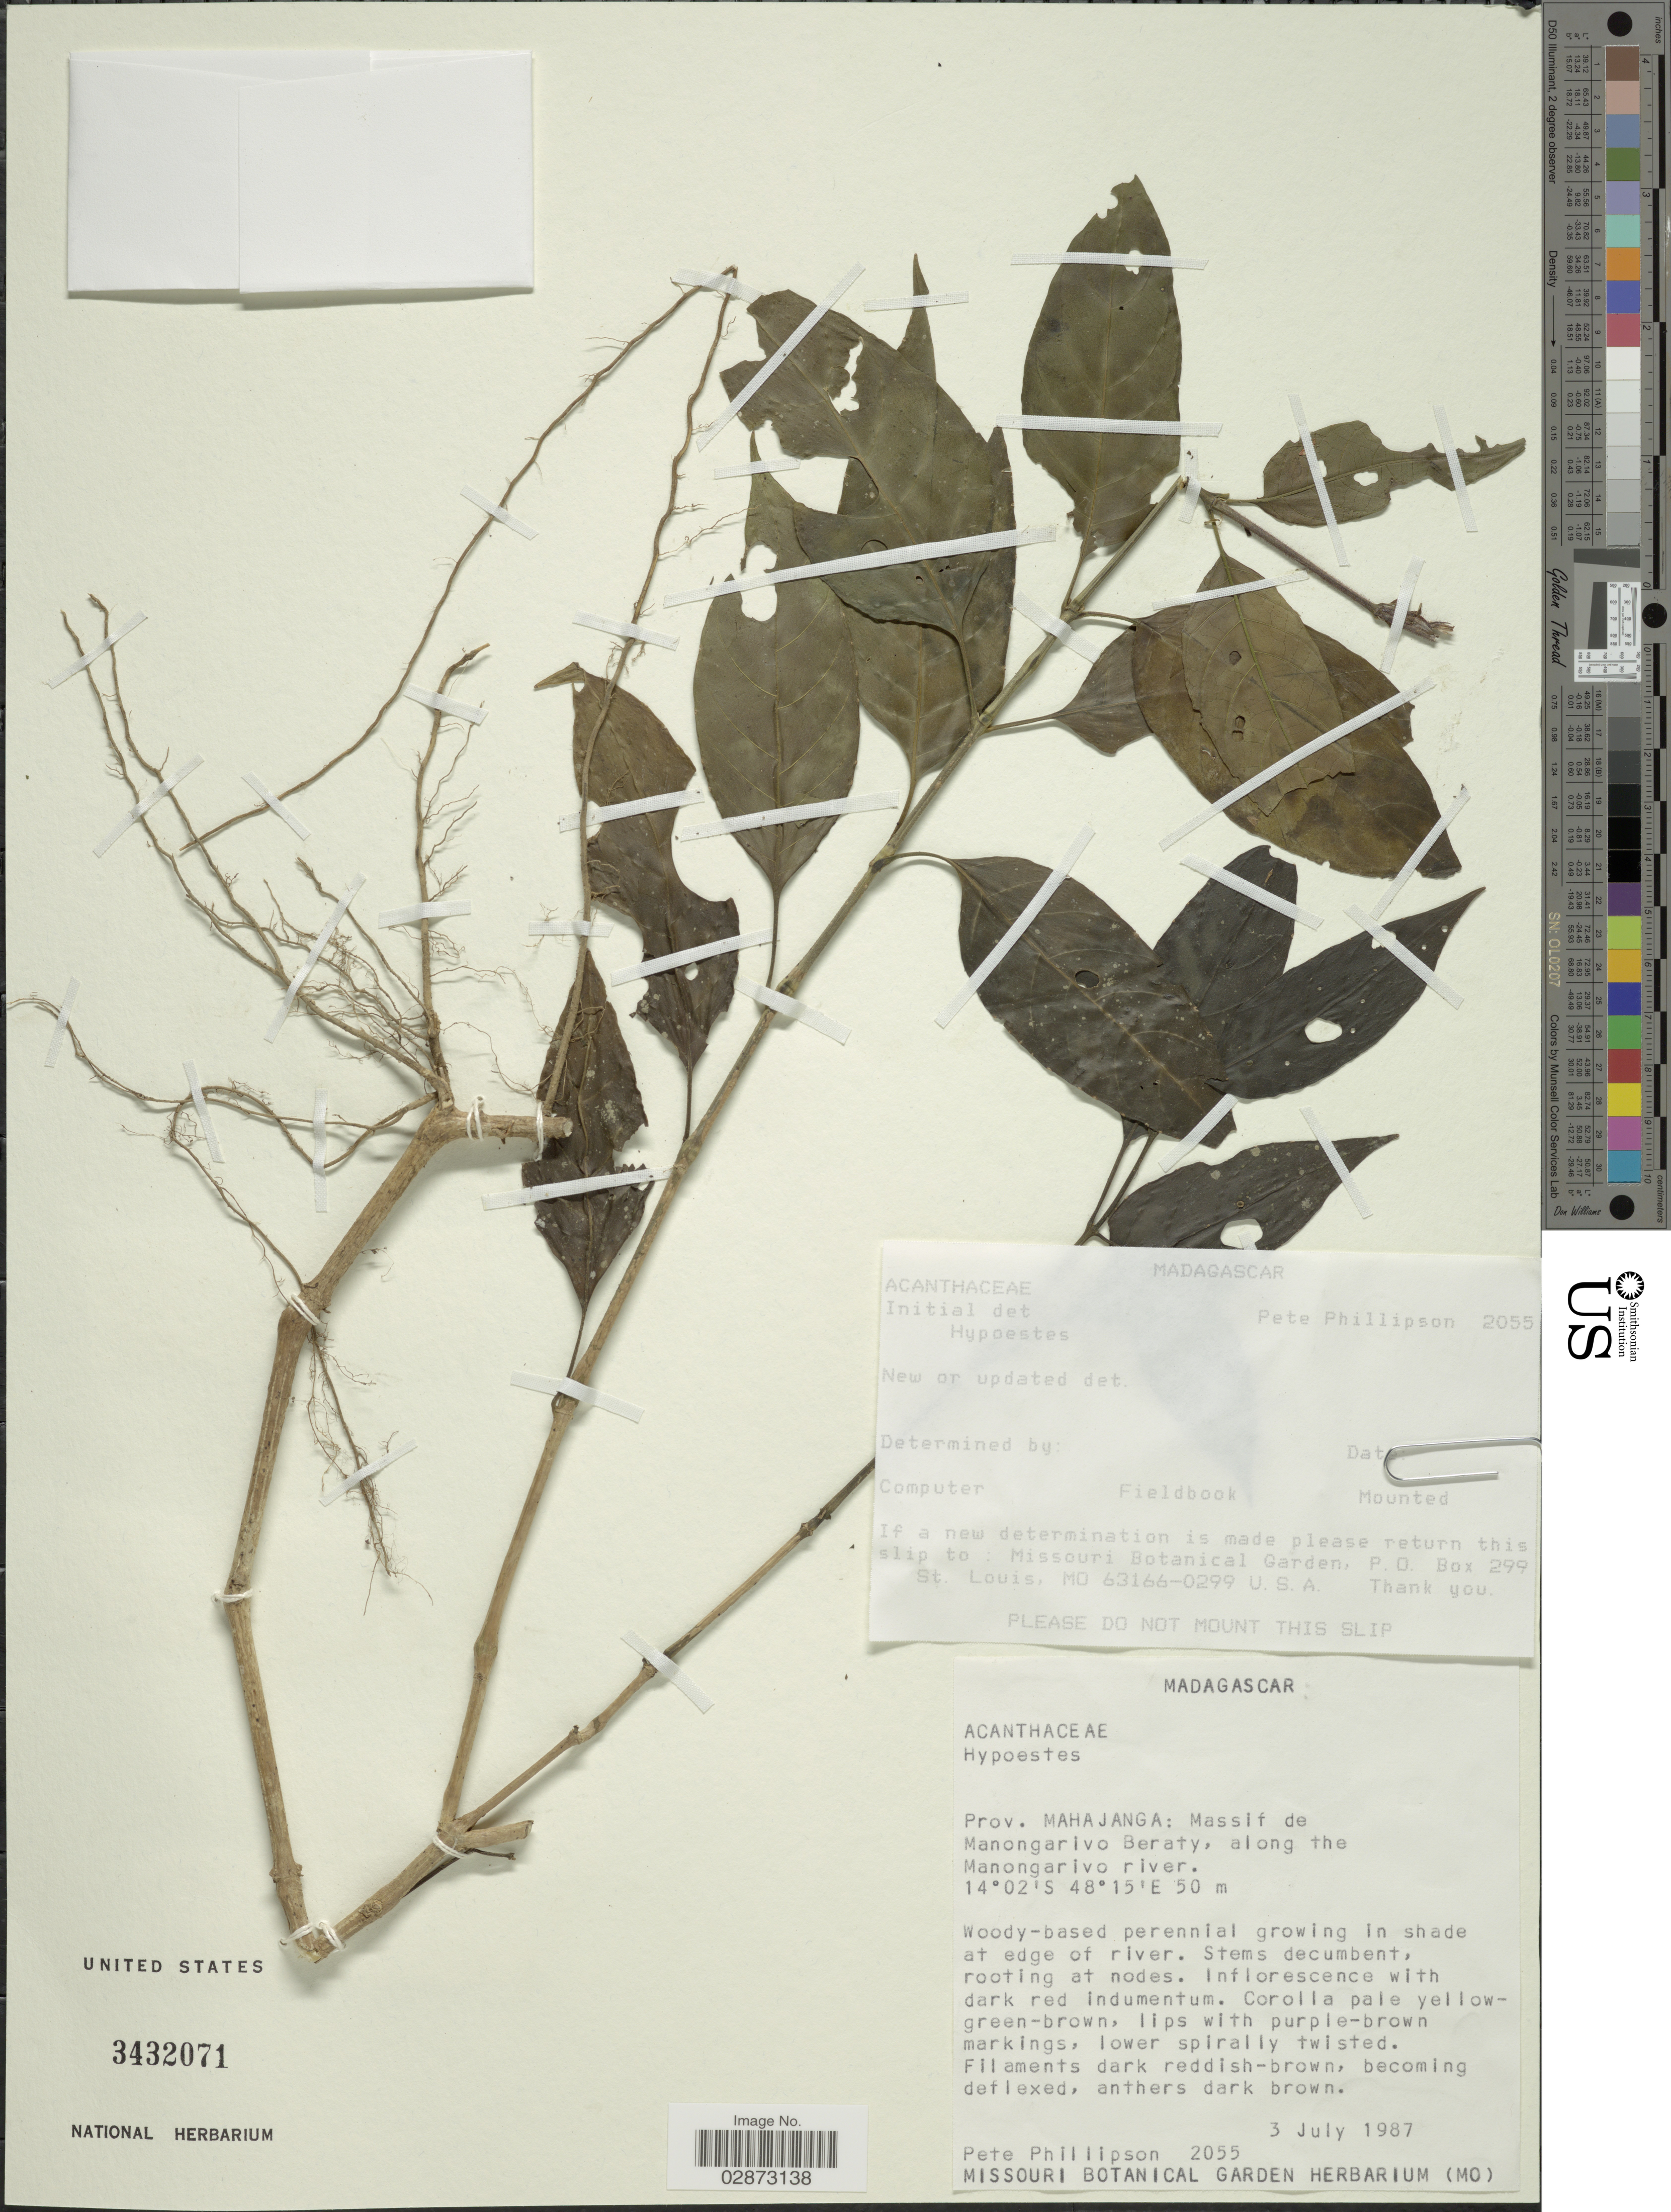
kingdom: Plantae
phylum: Tracheophyta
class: Magnoliopsida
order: Lamiales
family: Acanthaceae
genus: Hypoestes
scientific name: Hypoestes sp.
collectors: P. B. Phillipson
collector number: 2055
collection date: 1987-07-03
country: Madagascar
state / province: Sofia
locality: Massif de Manongarivo Beraty, along the Manongarivo river.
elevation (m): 50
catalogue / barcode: US 3432071